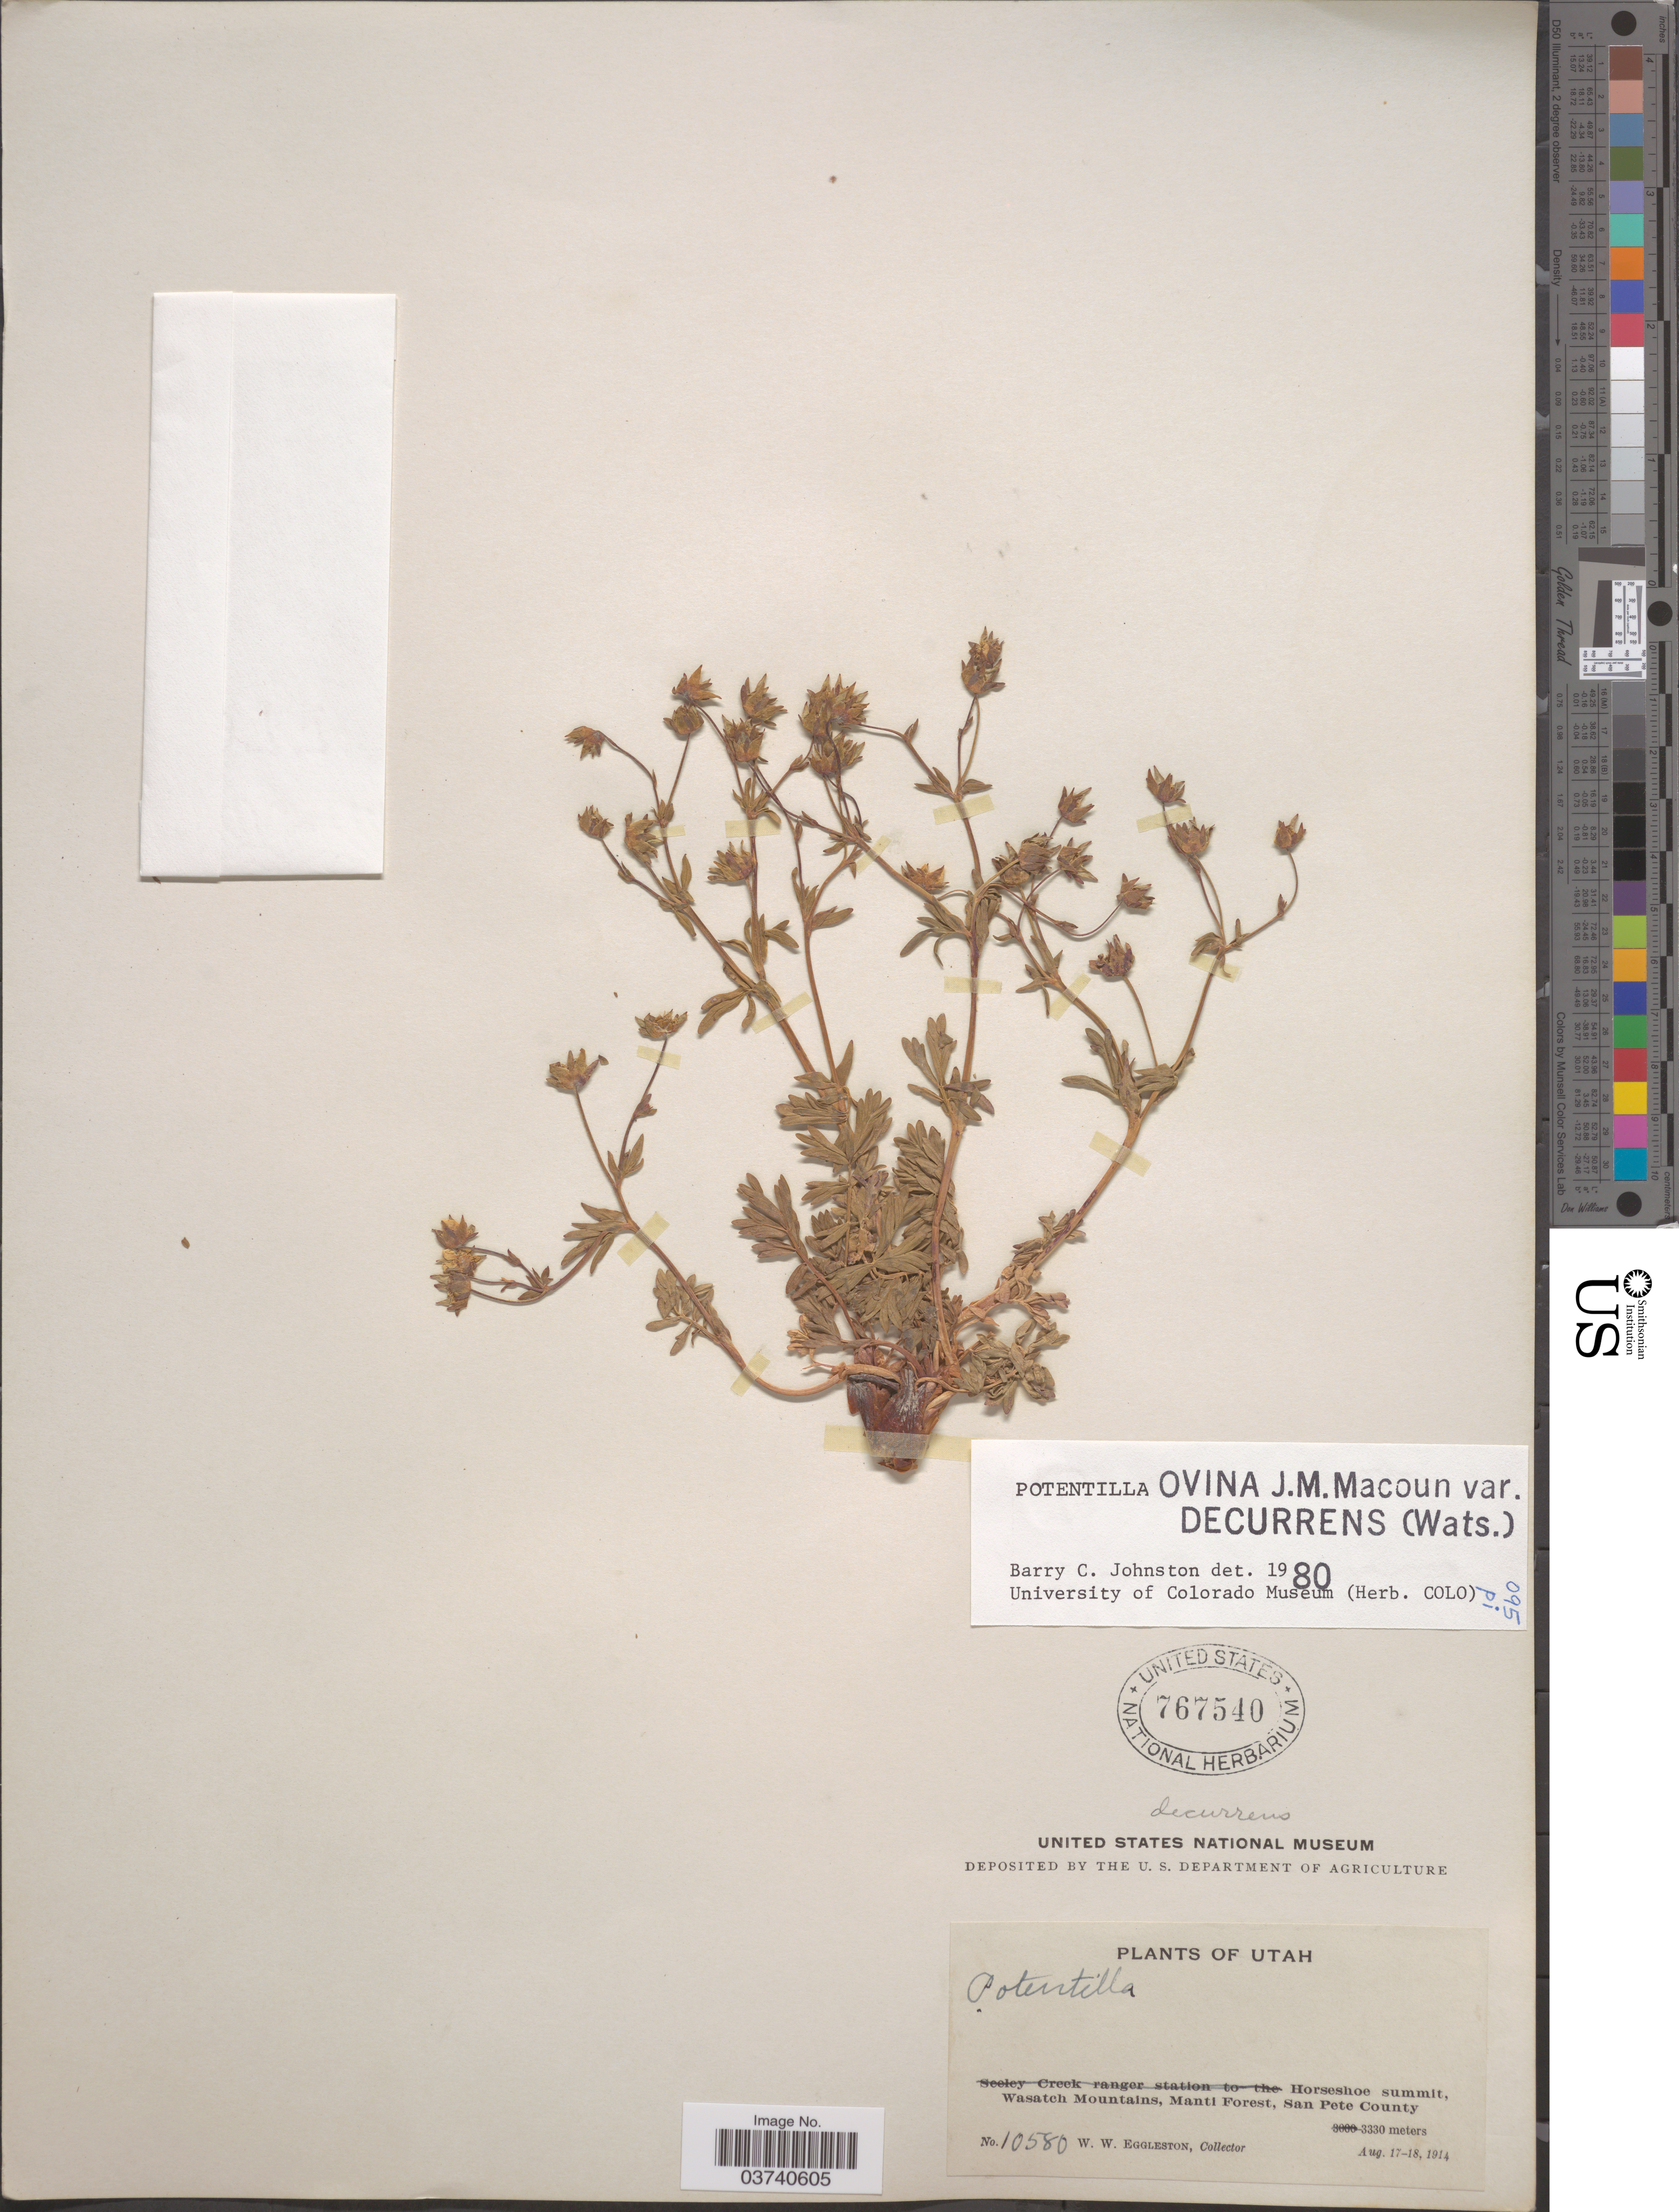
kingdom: Plantae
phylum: Tracheophyta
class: Magnoliopsida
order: Rosales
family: Rosaceae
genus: Potentilla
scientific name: Potentilla ovina var. decurrens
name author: (S. Watson) S.L. Welsh & B.C. Johnst.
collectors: W. W. Eggleston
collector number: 10580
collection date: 1914-08-17/1914-08-18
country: United States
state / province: Utah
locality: Horseshoe summit, Wasatch Mountains, Manti Forest, San Pete County.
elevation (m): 3330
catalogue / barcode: US 767540